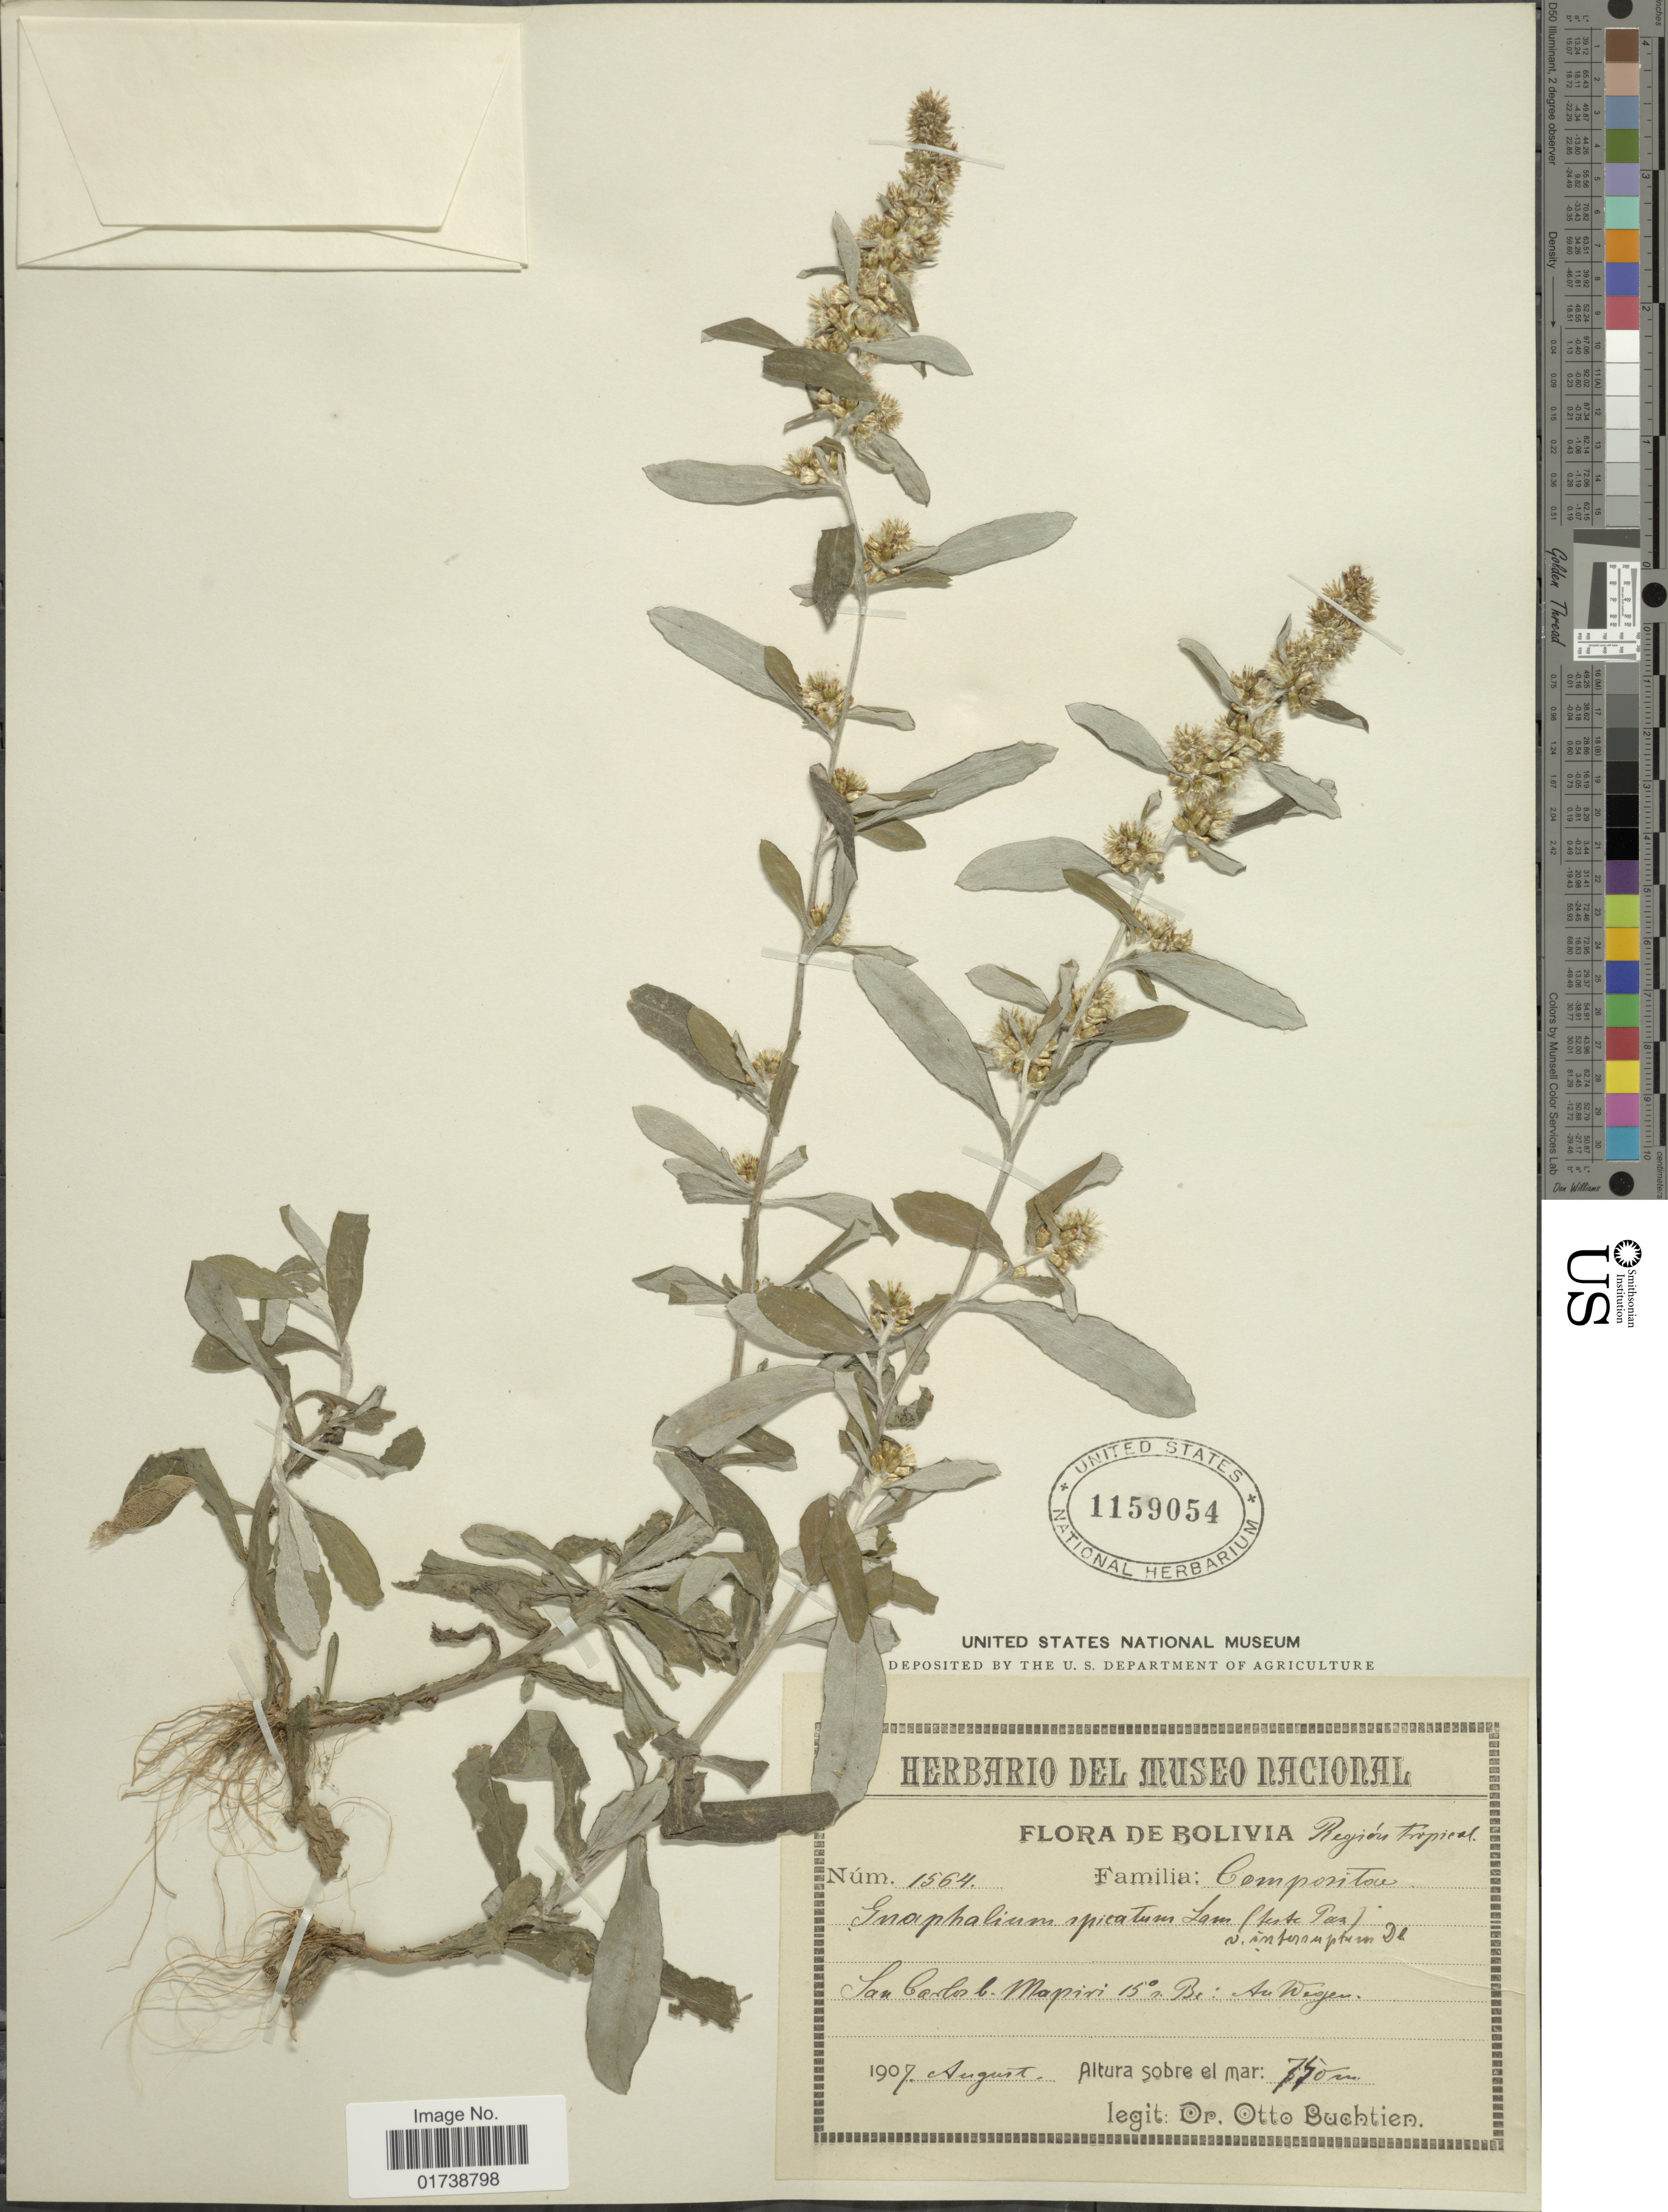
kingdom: Plantae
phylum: Tracheophyta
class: Magnoliopsida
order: Asterales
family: Asteraceae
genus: Gamochaeta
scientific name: Gamochaeta spicata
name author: (Lam.) Cabrera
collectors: O. Buchtien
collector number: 1564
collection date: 1907-08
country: Bolivia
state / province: La Paz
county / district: Mapiri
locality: San Carlos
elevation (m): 750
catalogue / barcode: US 1159054